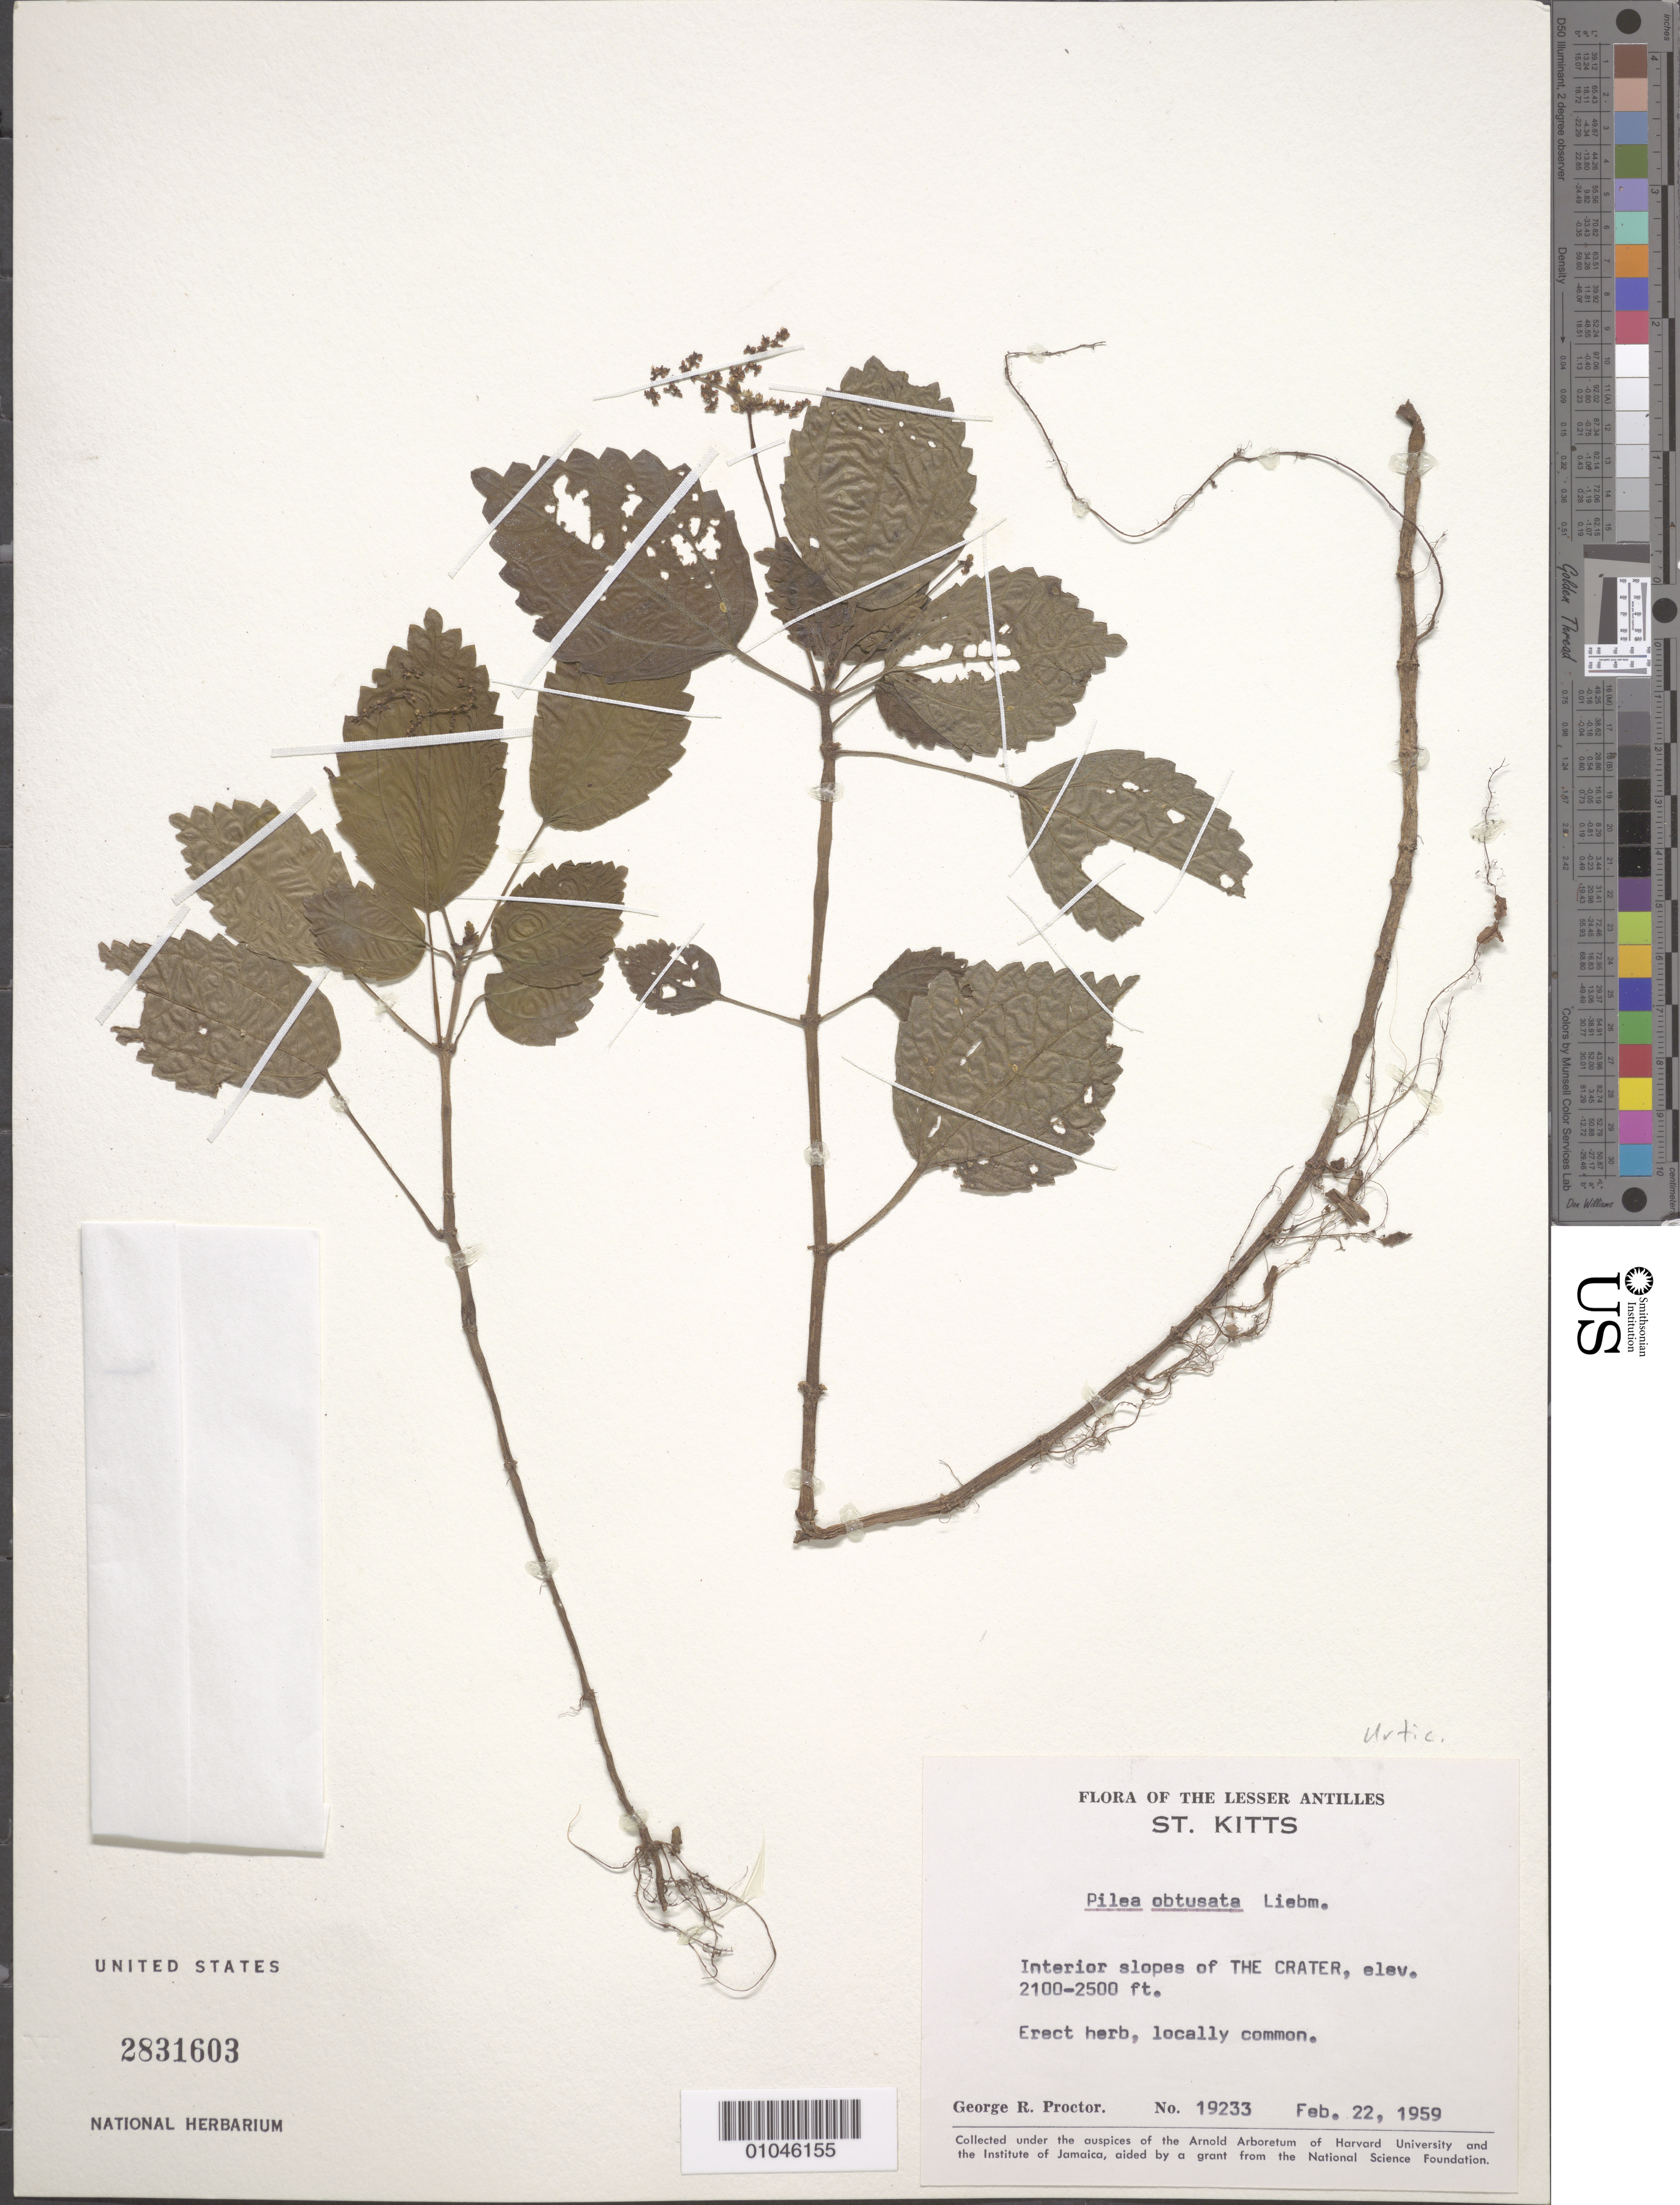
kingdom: Plantae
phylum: Tracheophyta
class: Magnoliopsida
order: Rosales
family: Urticaceae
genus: Pilea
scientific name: Pilea obtusata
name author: Liebm.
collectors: G. R. Proctor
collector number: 19233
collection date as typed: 22 Feb 1959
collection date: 1959-02-22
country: St. Christopher-Nevis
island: St. Christopher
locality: Erect herb. locally common. Interior slopes of The Crater.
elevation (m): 640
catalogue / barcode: US 2831603